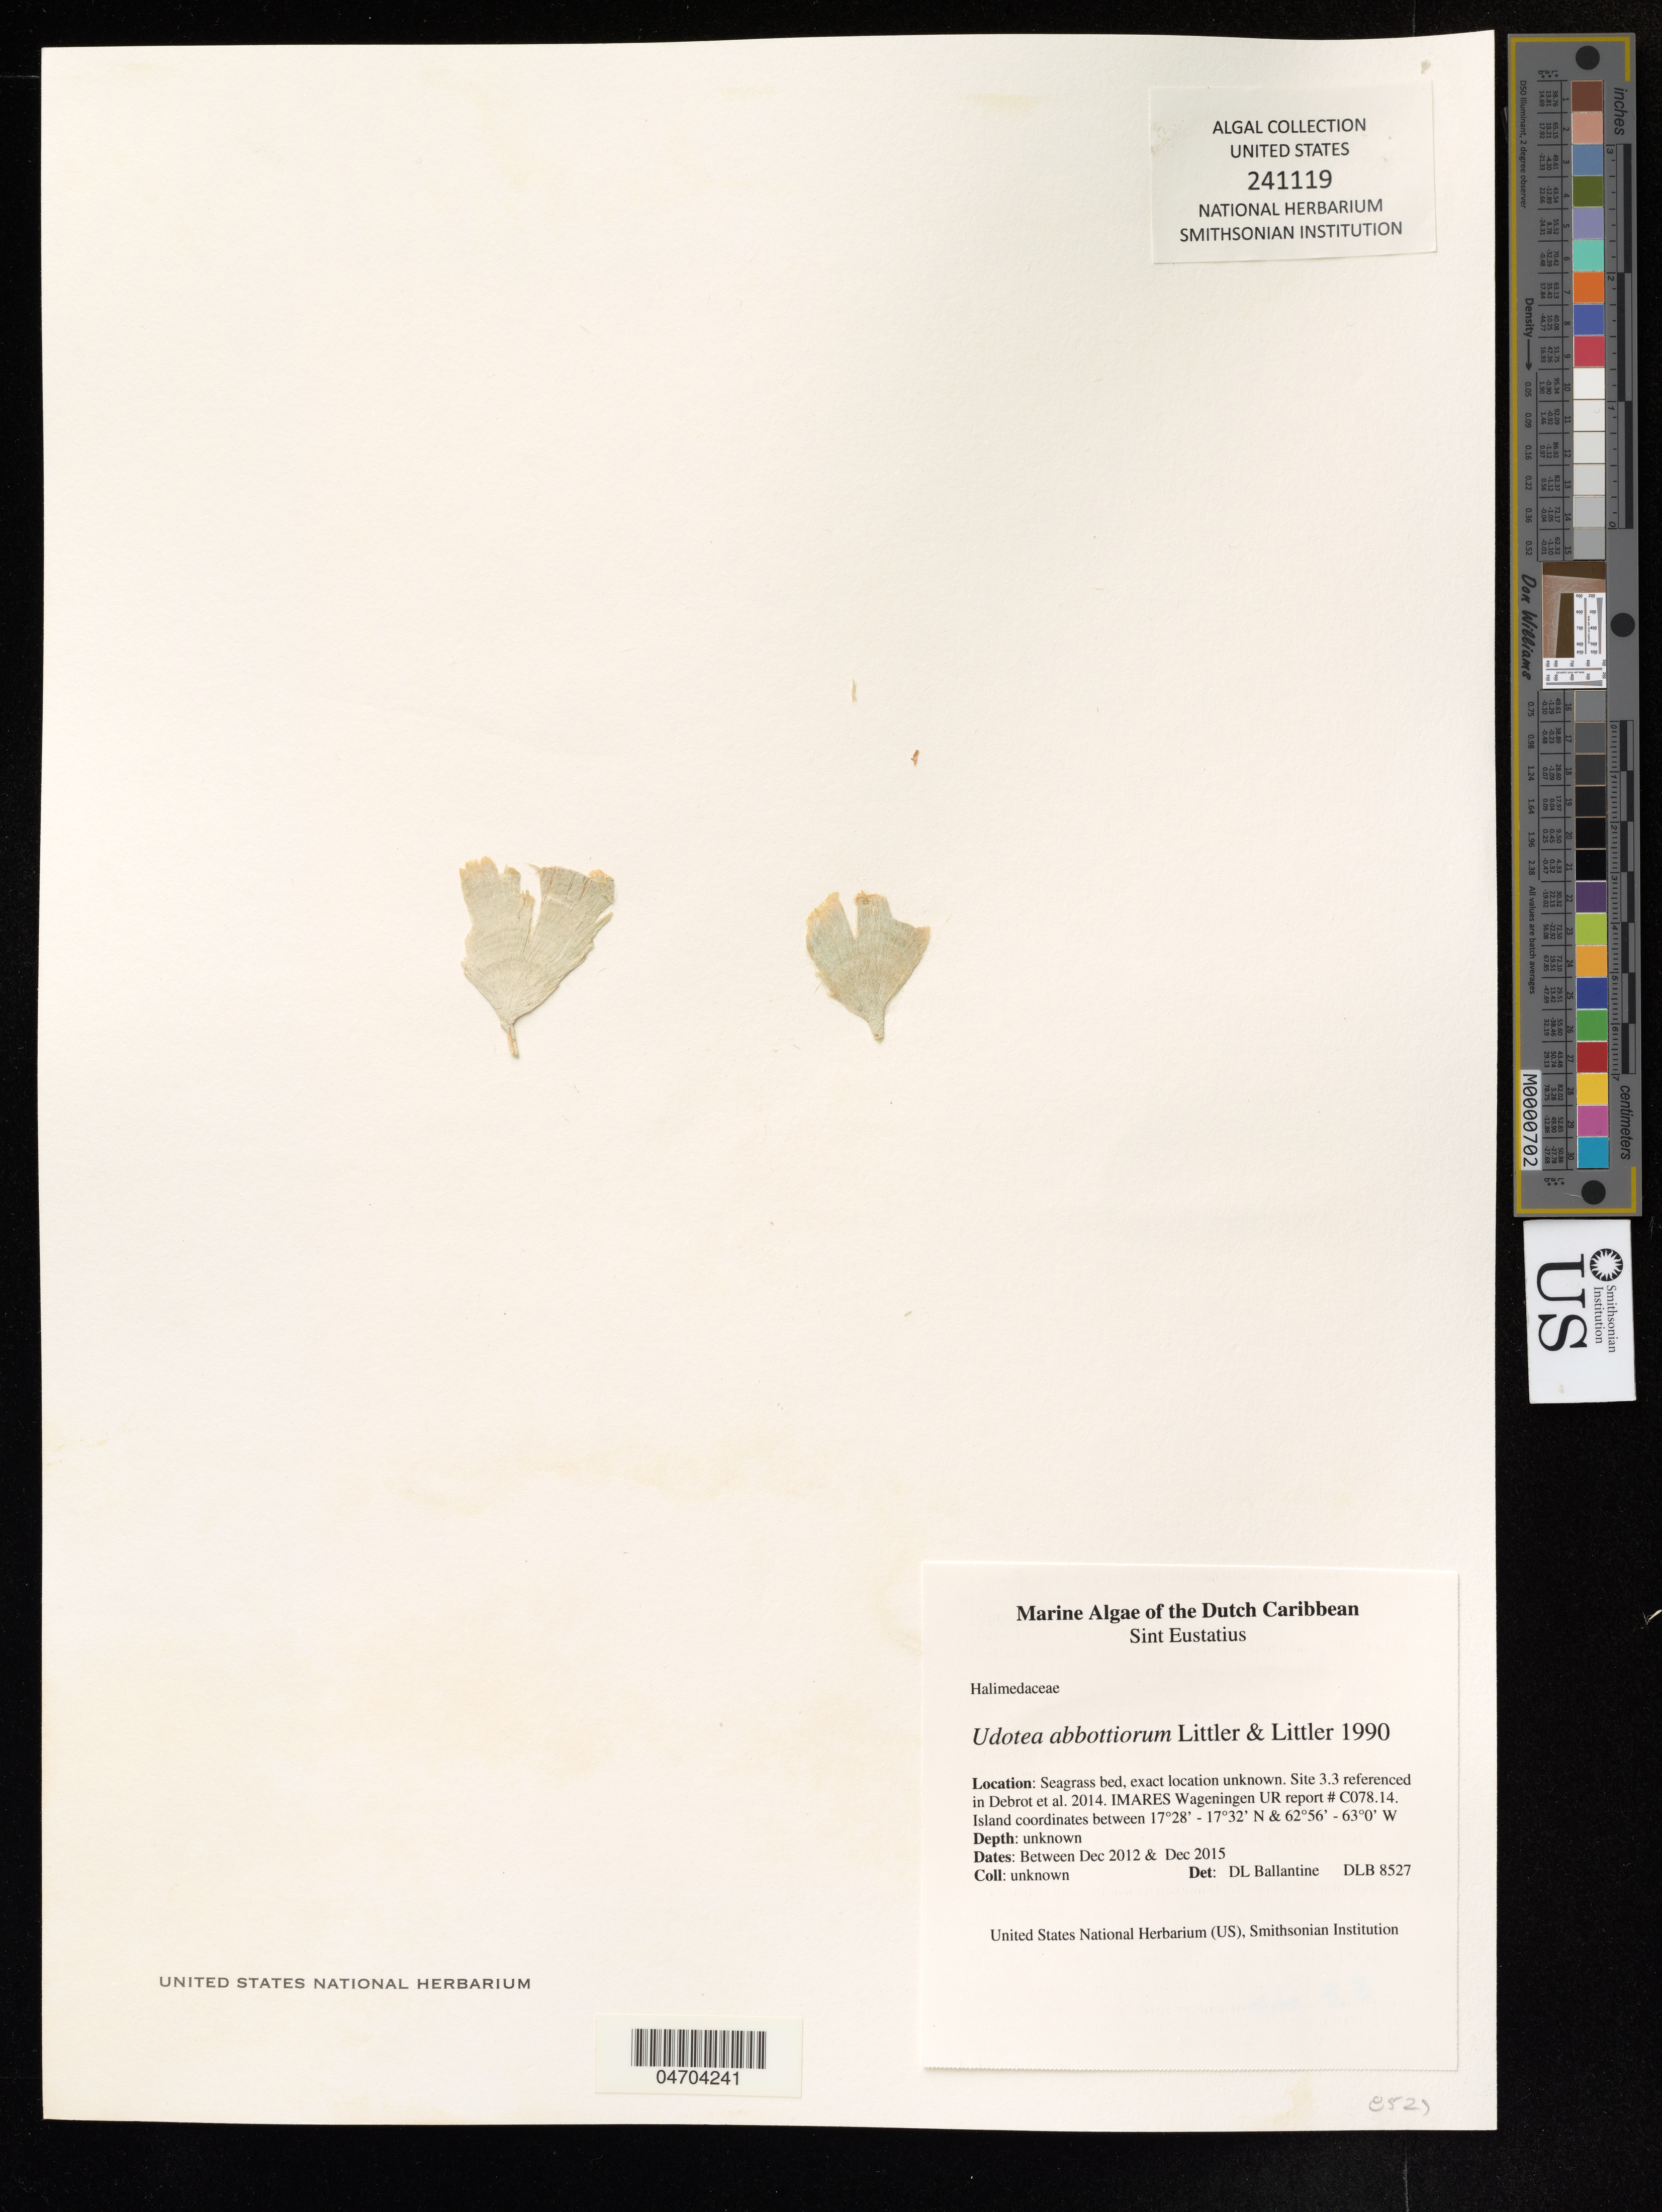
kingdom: Plantae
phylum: Chlorophyta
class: Ulvophyceae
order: Bryopsidales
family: Udoteaceae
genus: Udotea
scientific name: Udotea abbottiorum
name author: D.S. Littler & Littler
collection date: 2012-12/2015-12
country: Netherlands Antilles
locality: Sint Eustatius.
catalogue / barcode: US 241119